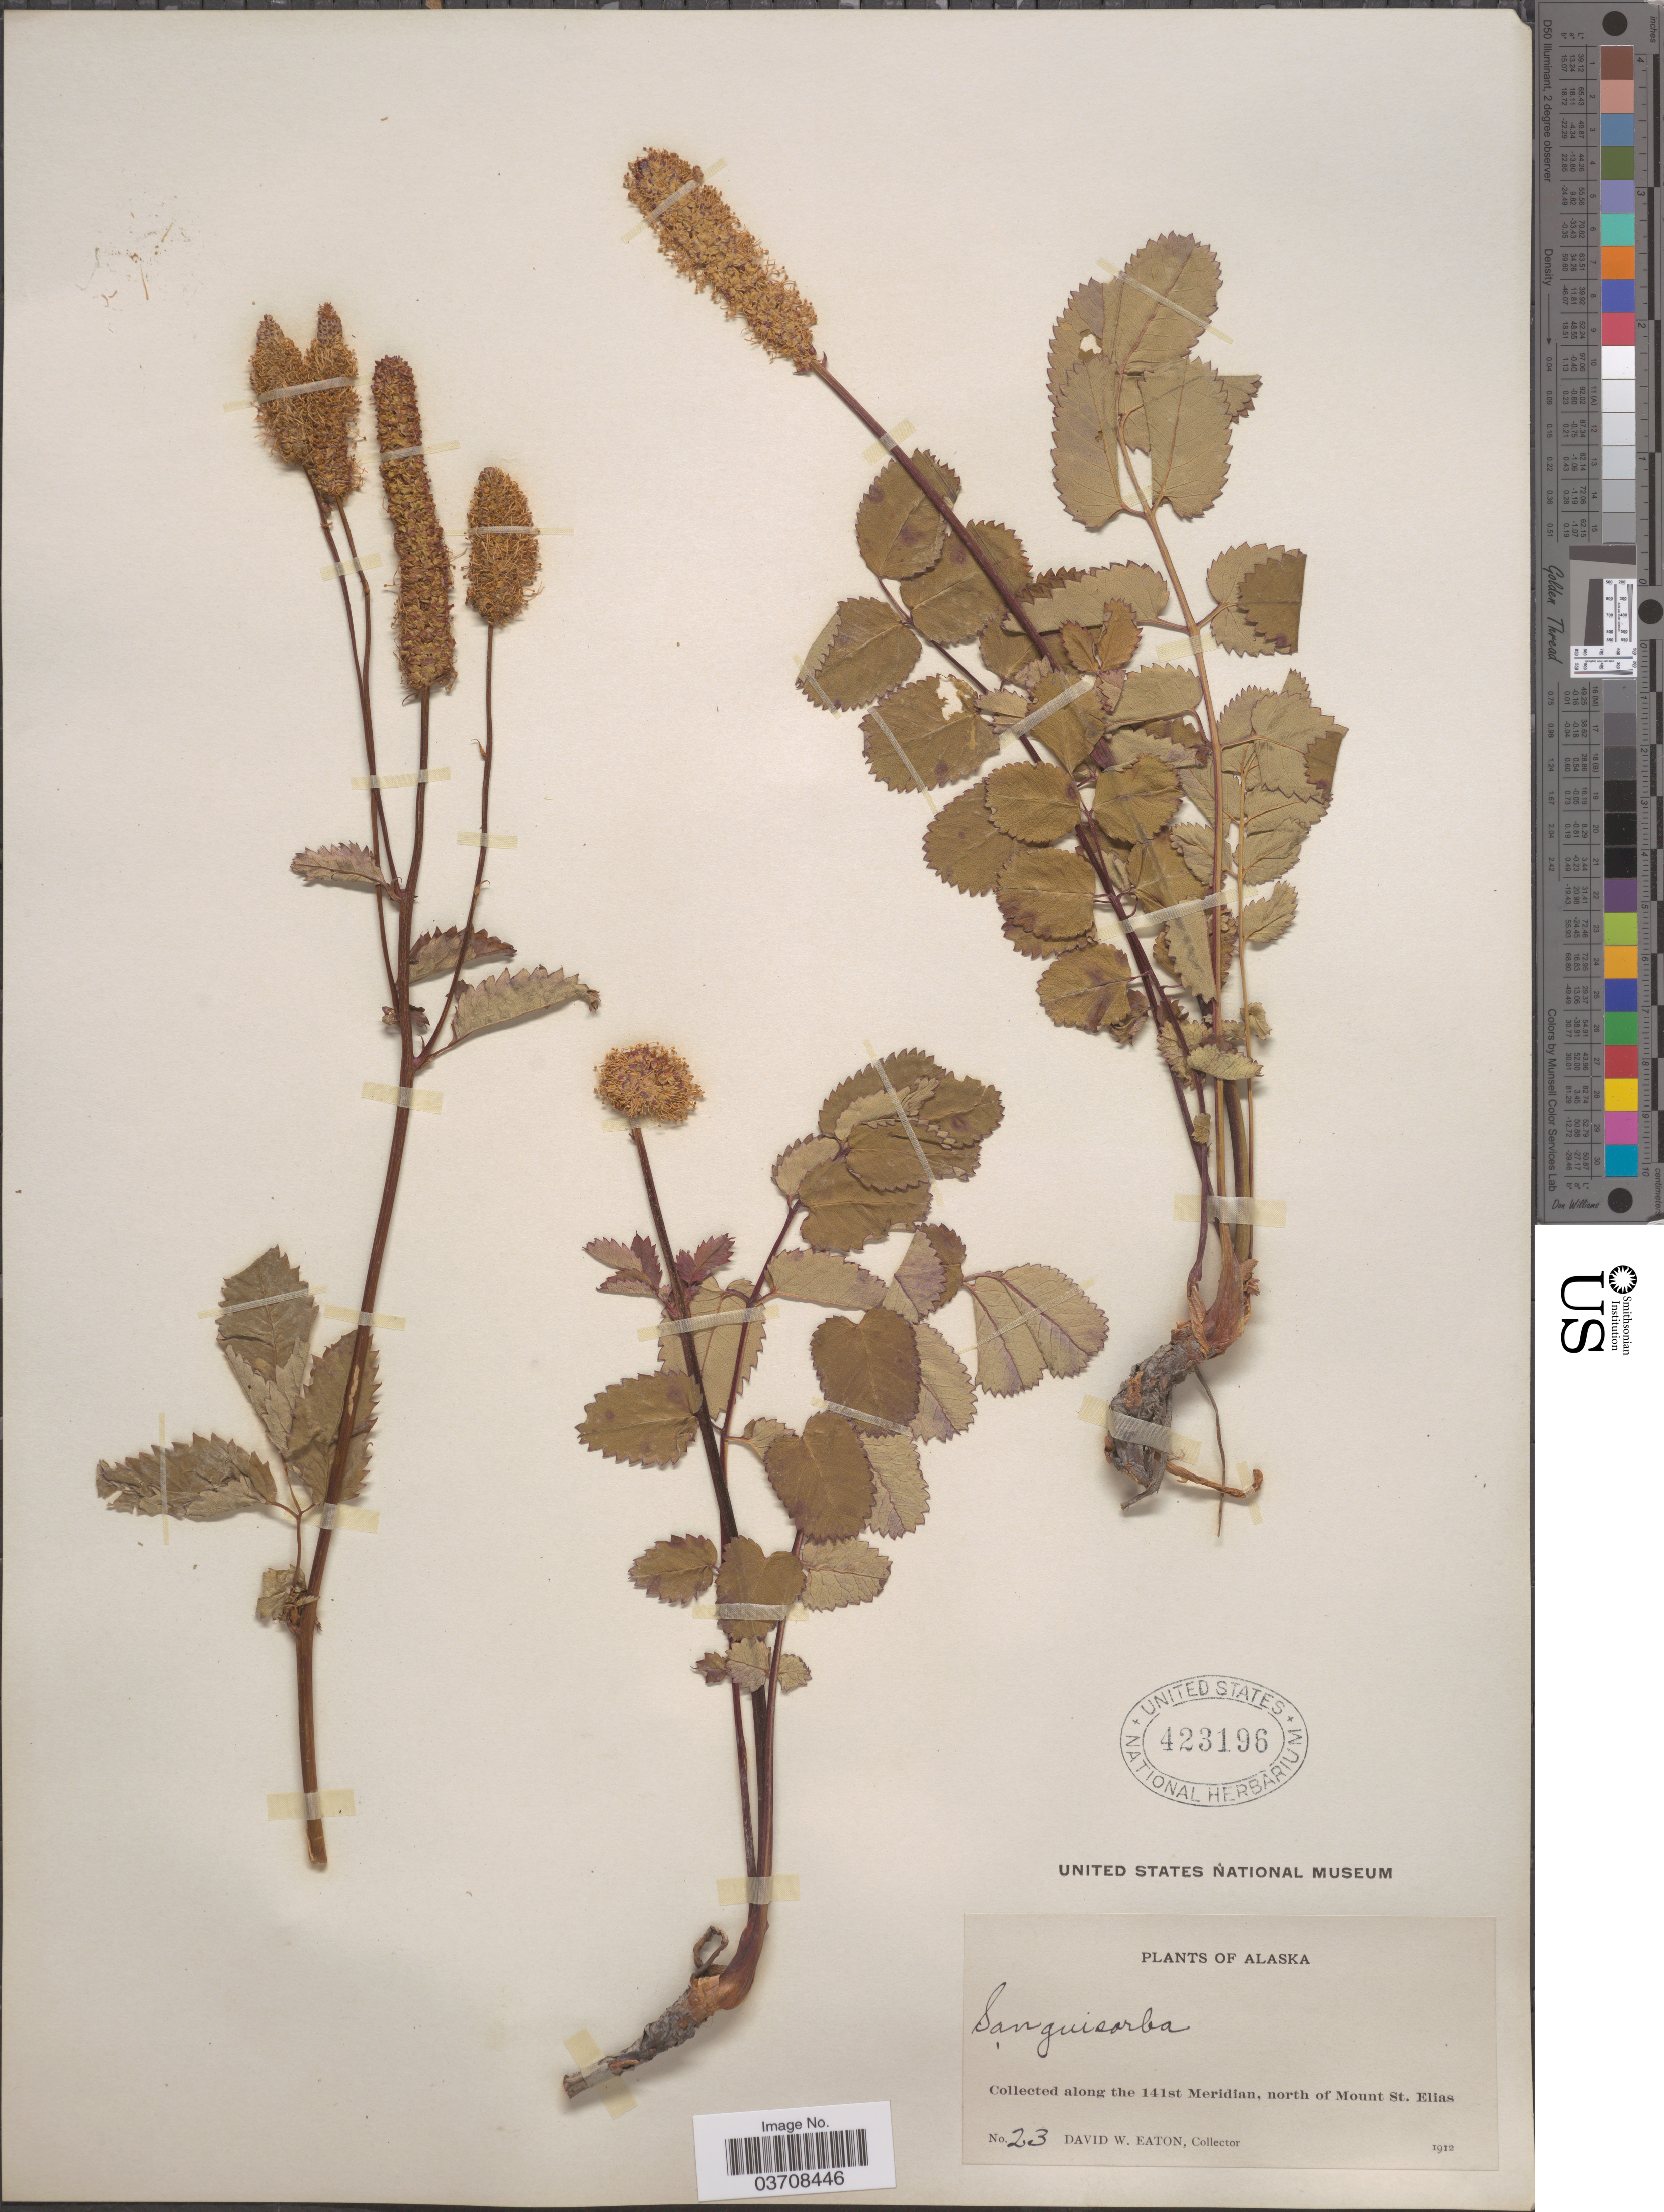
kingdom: Plantae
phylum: Tracheophyta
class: Magnoliopsida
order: Rosales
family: Rosaceae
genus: Sanguisorba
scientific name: Sanguisorba stipulata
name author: Raf.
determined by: Strong, Mark T., (BOT), Smithsonian Institution - National Museum of Natural History (UNITED STATES)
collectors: D. Eaton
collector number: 23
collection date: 1912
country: United States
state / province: Alaska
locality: Along the 141st Meridian, north of Mount St. Elias.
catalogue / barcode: US 423196